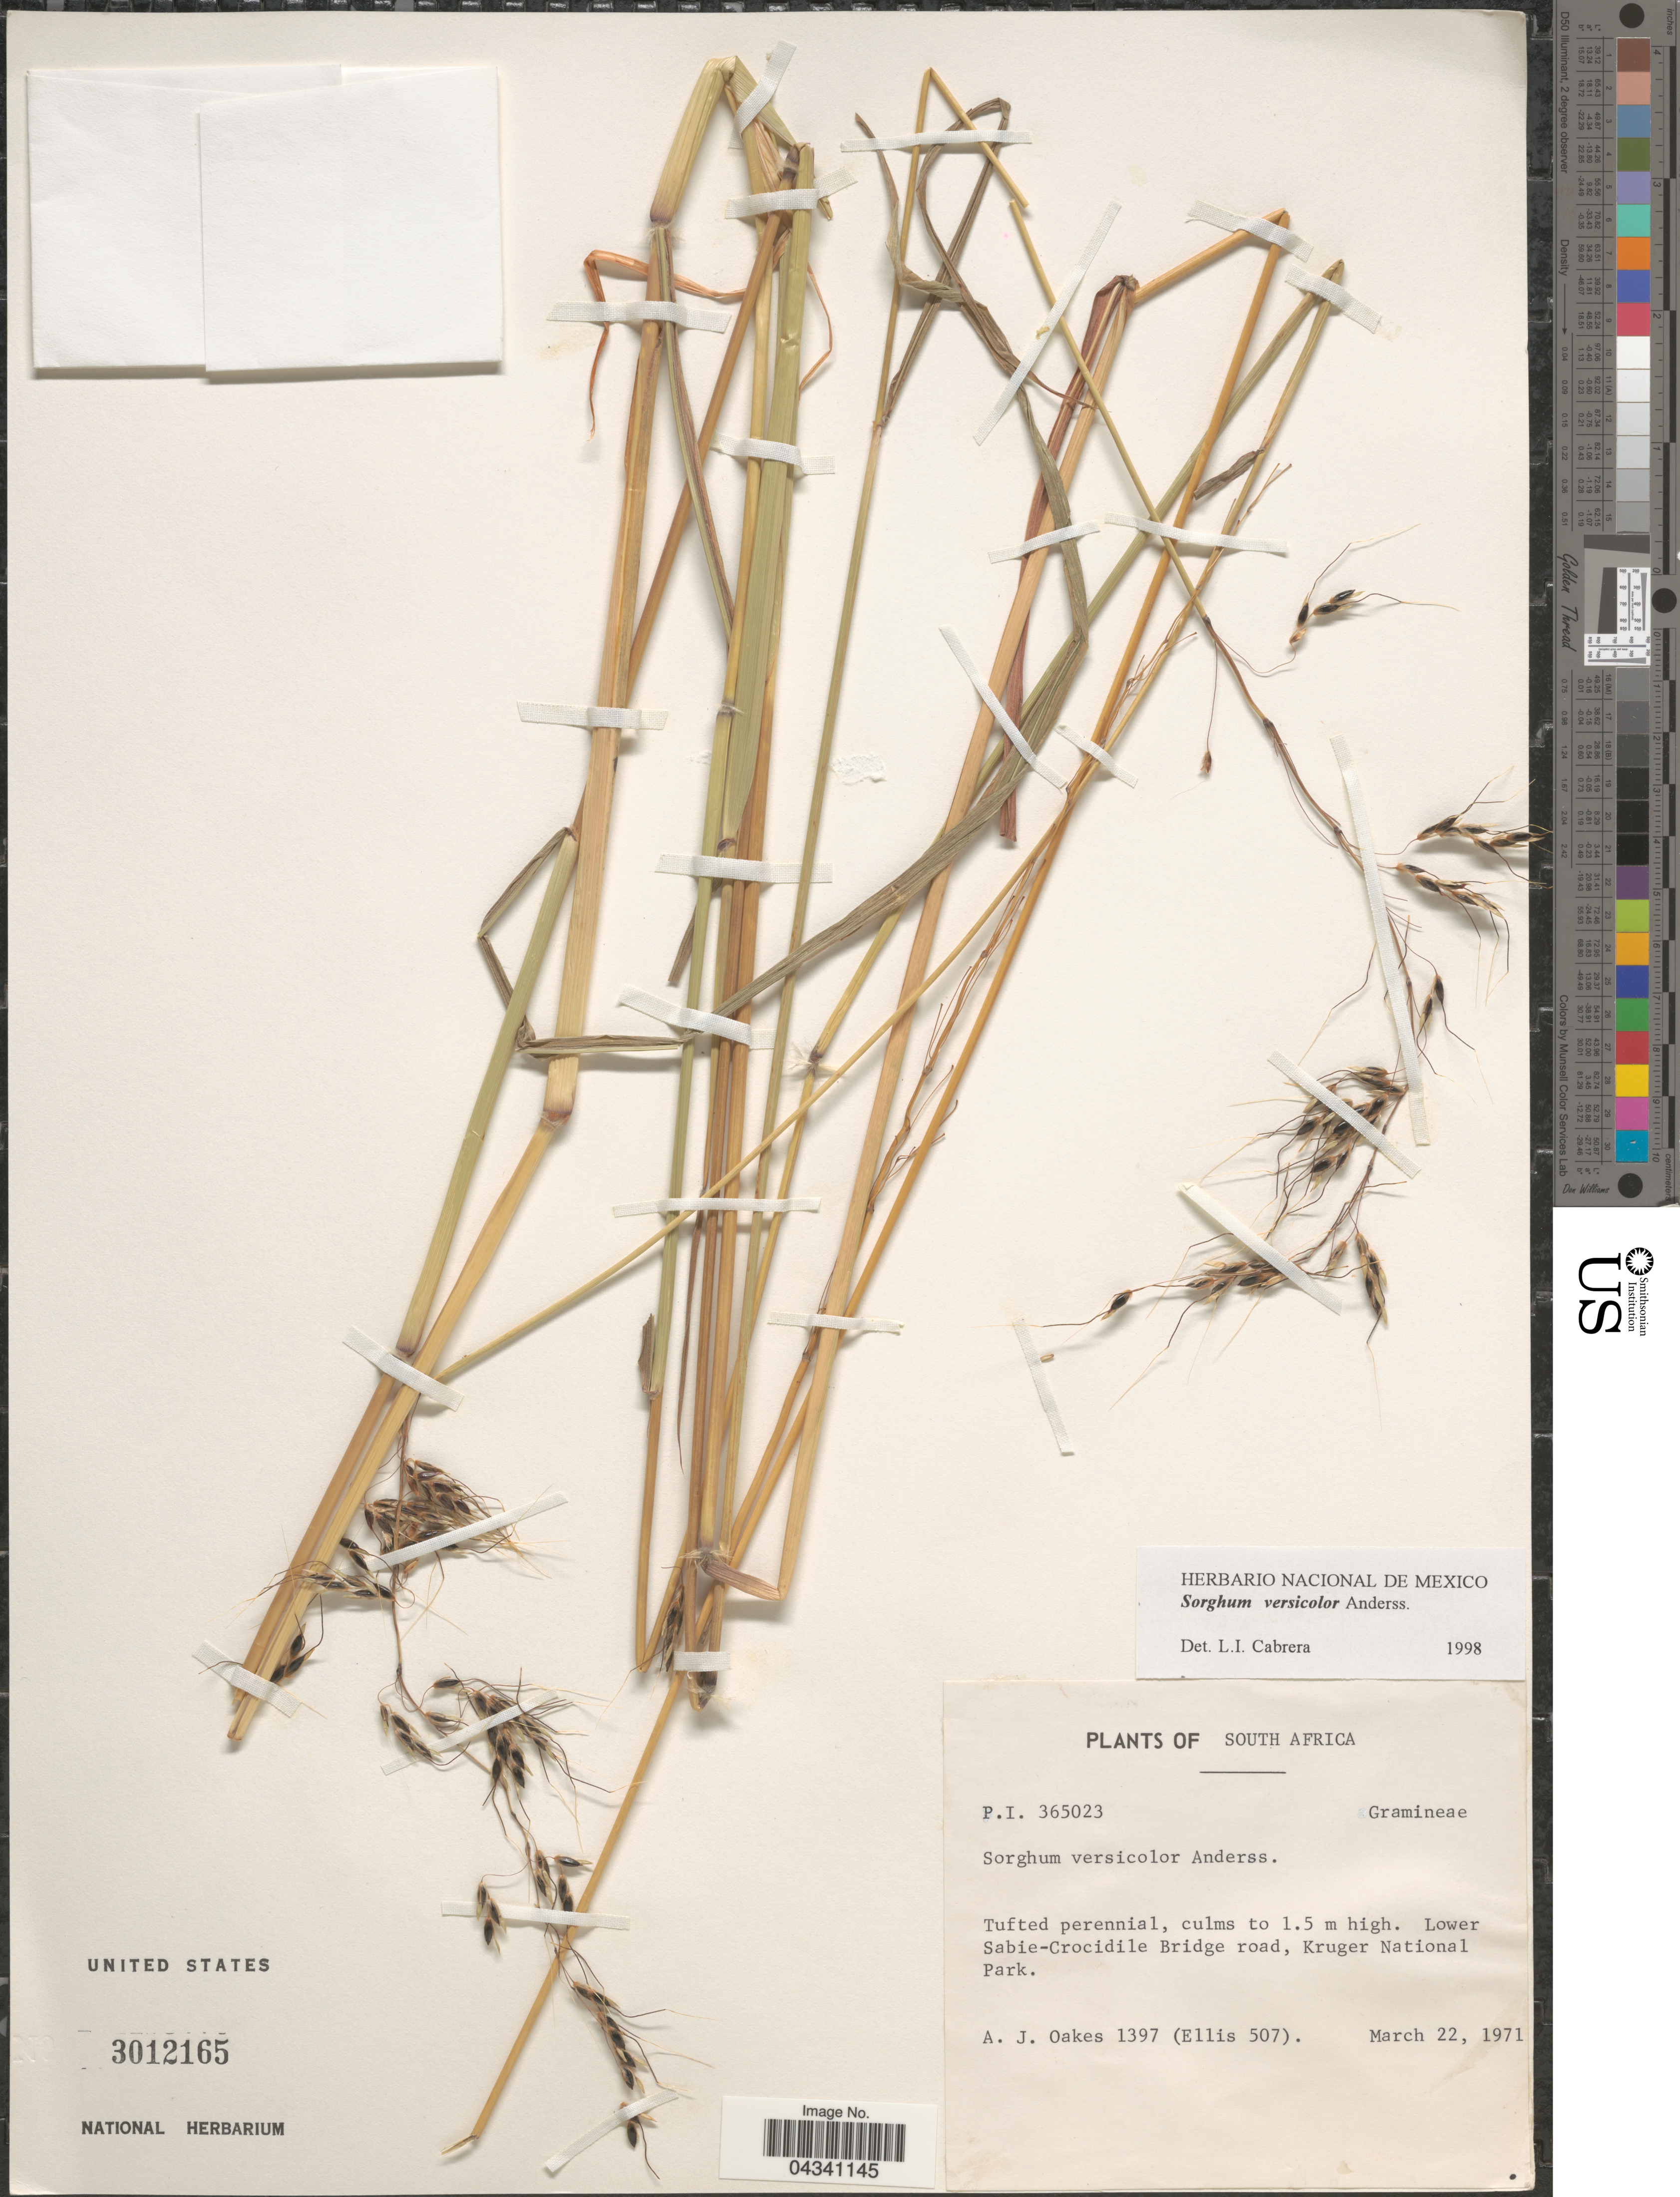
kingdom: Plantae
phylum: Tracheophyta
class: Liliopsida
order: Poales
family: Poaceae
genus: Sorghum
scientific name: Sorghum versicolor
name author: Andersson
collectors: A. Oakes & -. Ellis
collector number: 1397/507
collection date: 1971-03-22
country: South Africa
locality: Lower Sabie-Crocidile Bridge road, Kruger National Park.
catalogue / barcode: US 3012165